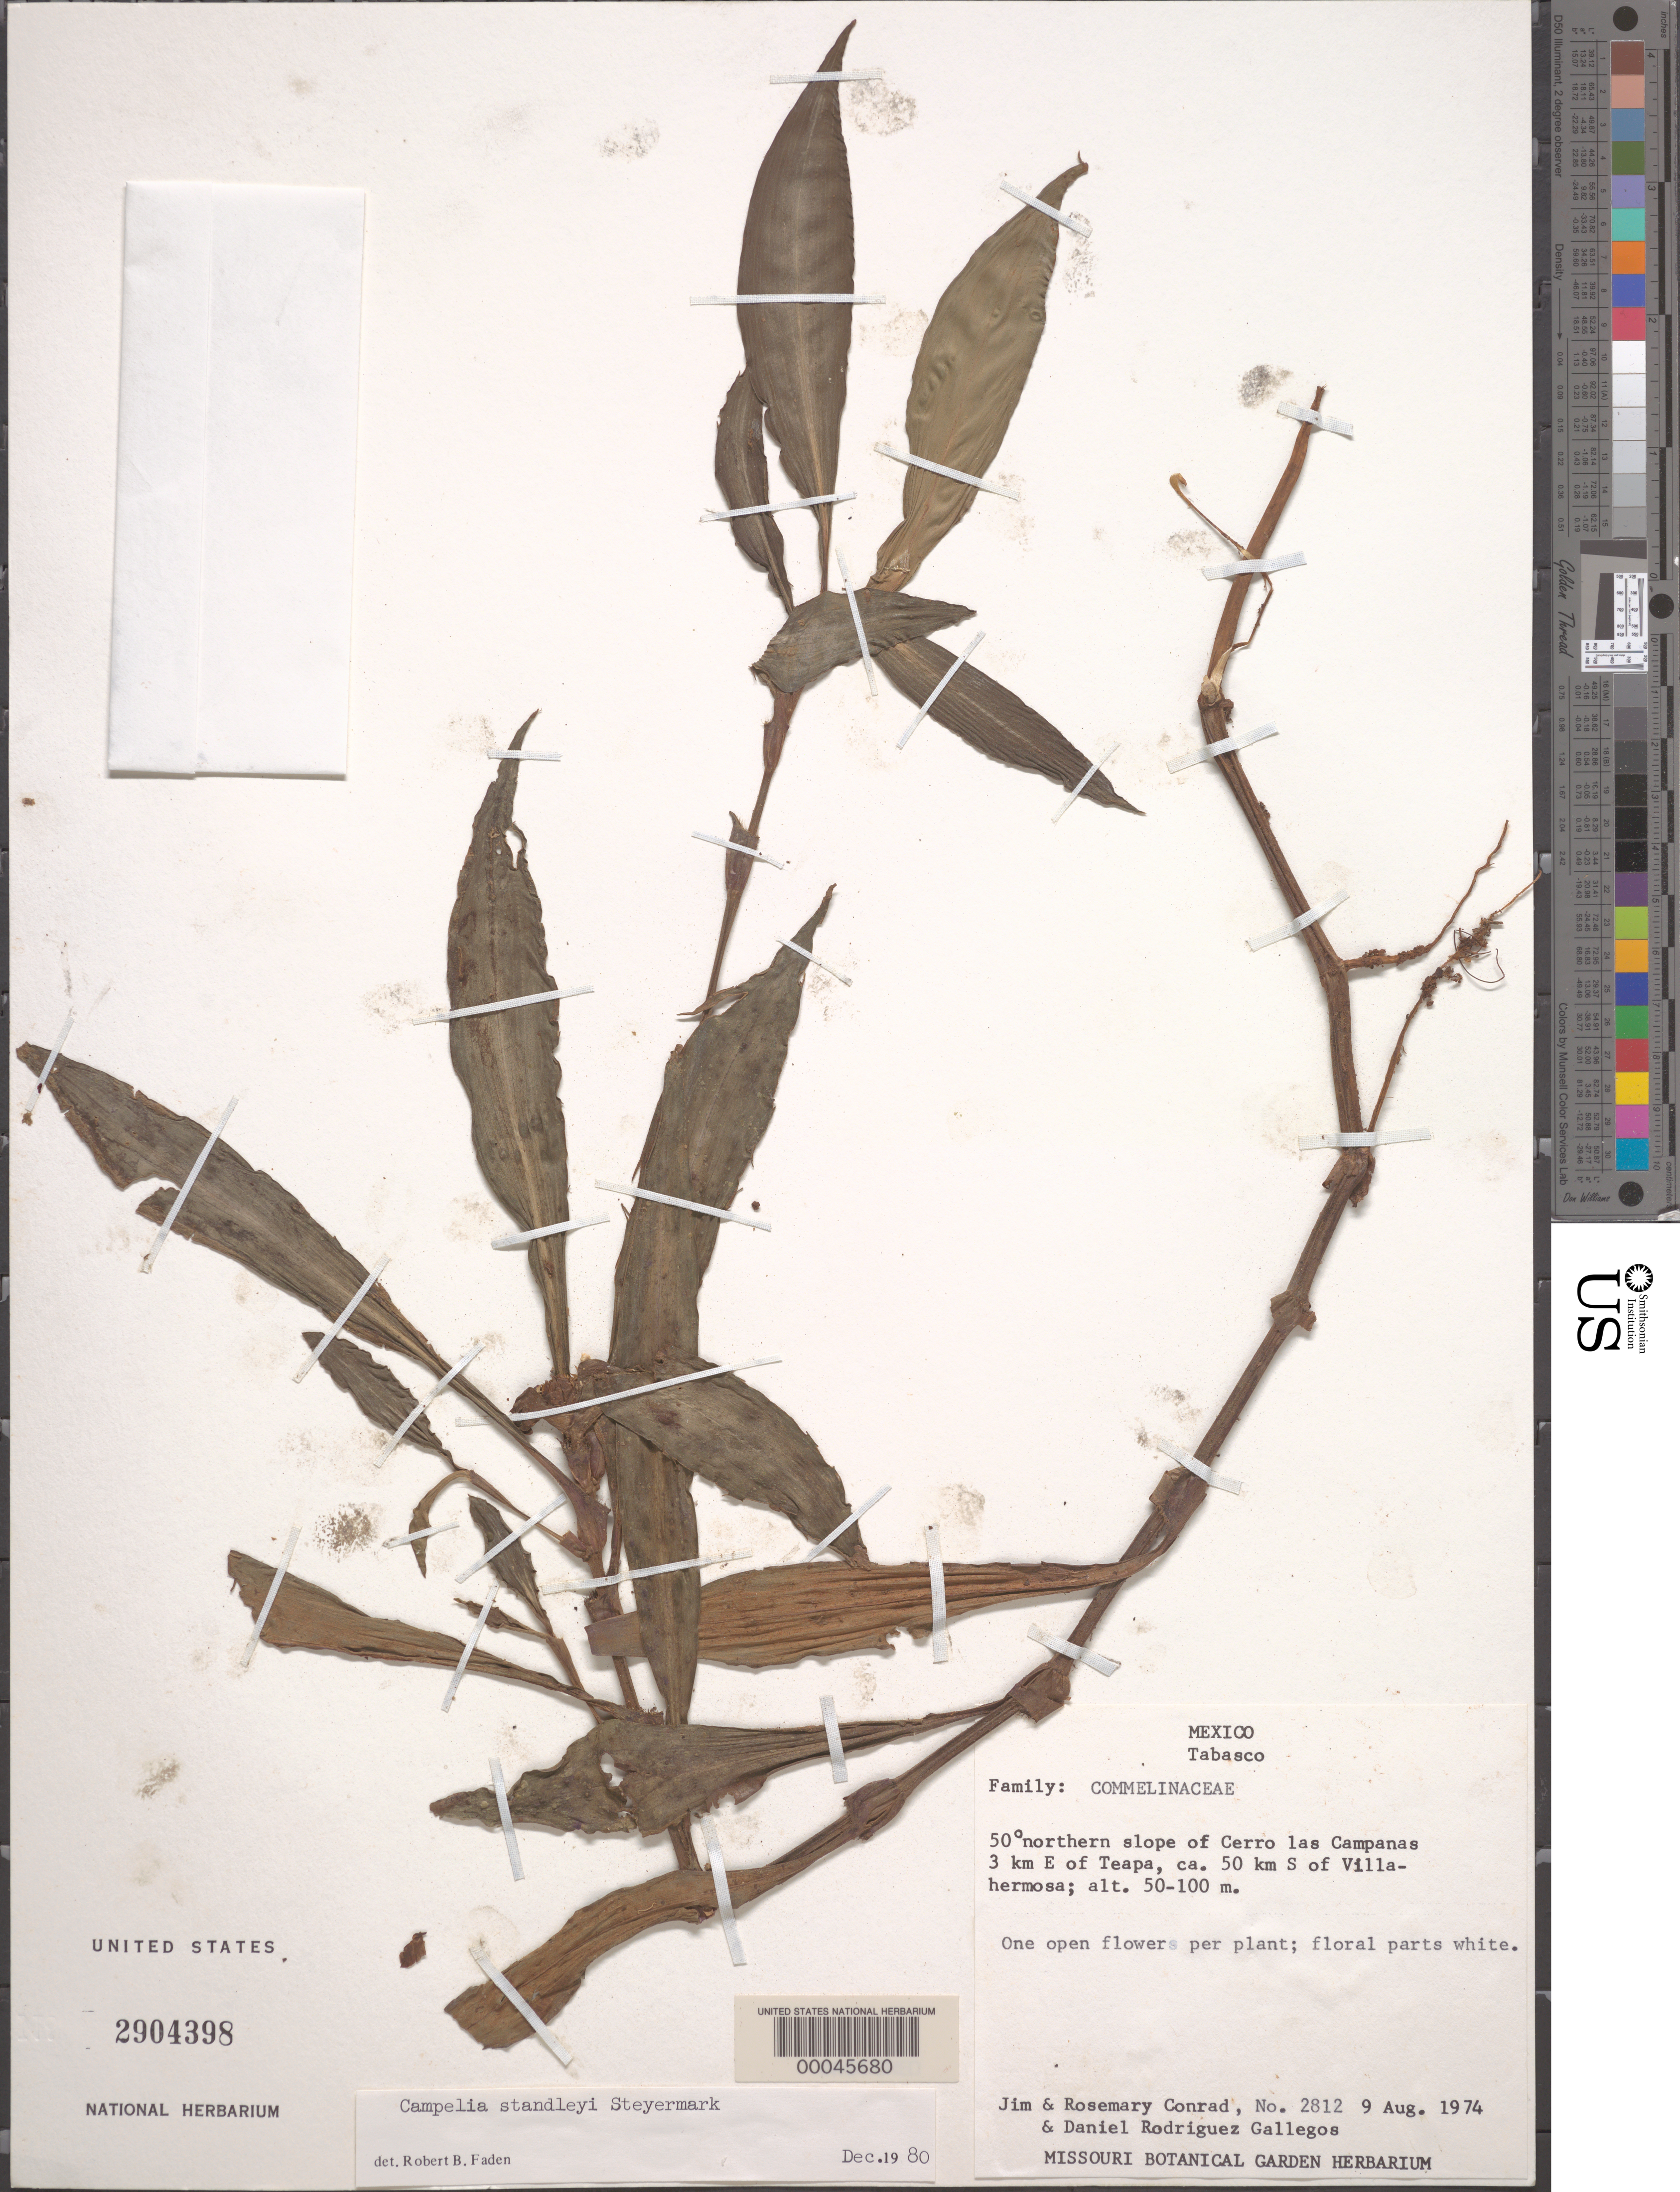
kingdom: Plantae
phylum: Tracheophyta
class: Liliopsida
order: Commelinales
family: Commelinaceae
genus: Tradescantia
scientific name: Tradescantia soconuscana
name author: Steyerm.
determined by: Faden, Robert B., (US), Smithsonian Institution - National Museum of Natural History (UNITED STATES)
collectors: J. Conrad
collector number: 2812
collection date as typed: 09 Aug 1974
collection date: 1974-08-09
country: Mexico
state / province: Tabasco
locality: Cerro las Campanas, E of Teapa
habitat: Northern slope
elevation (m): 50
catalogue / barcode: US 2904398